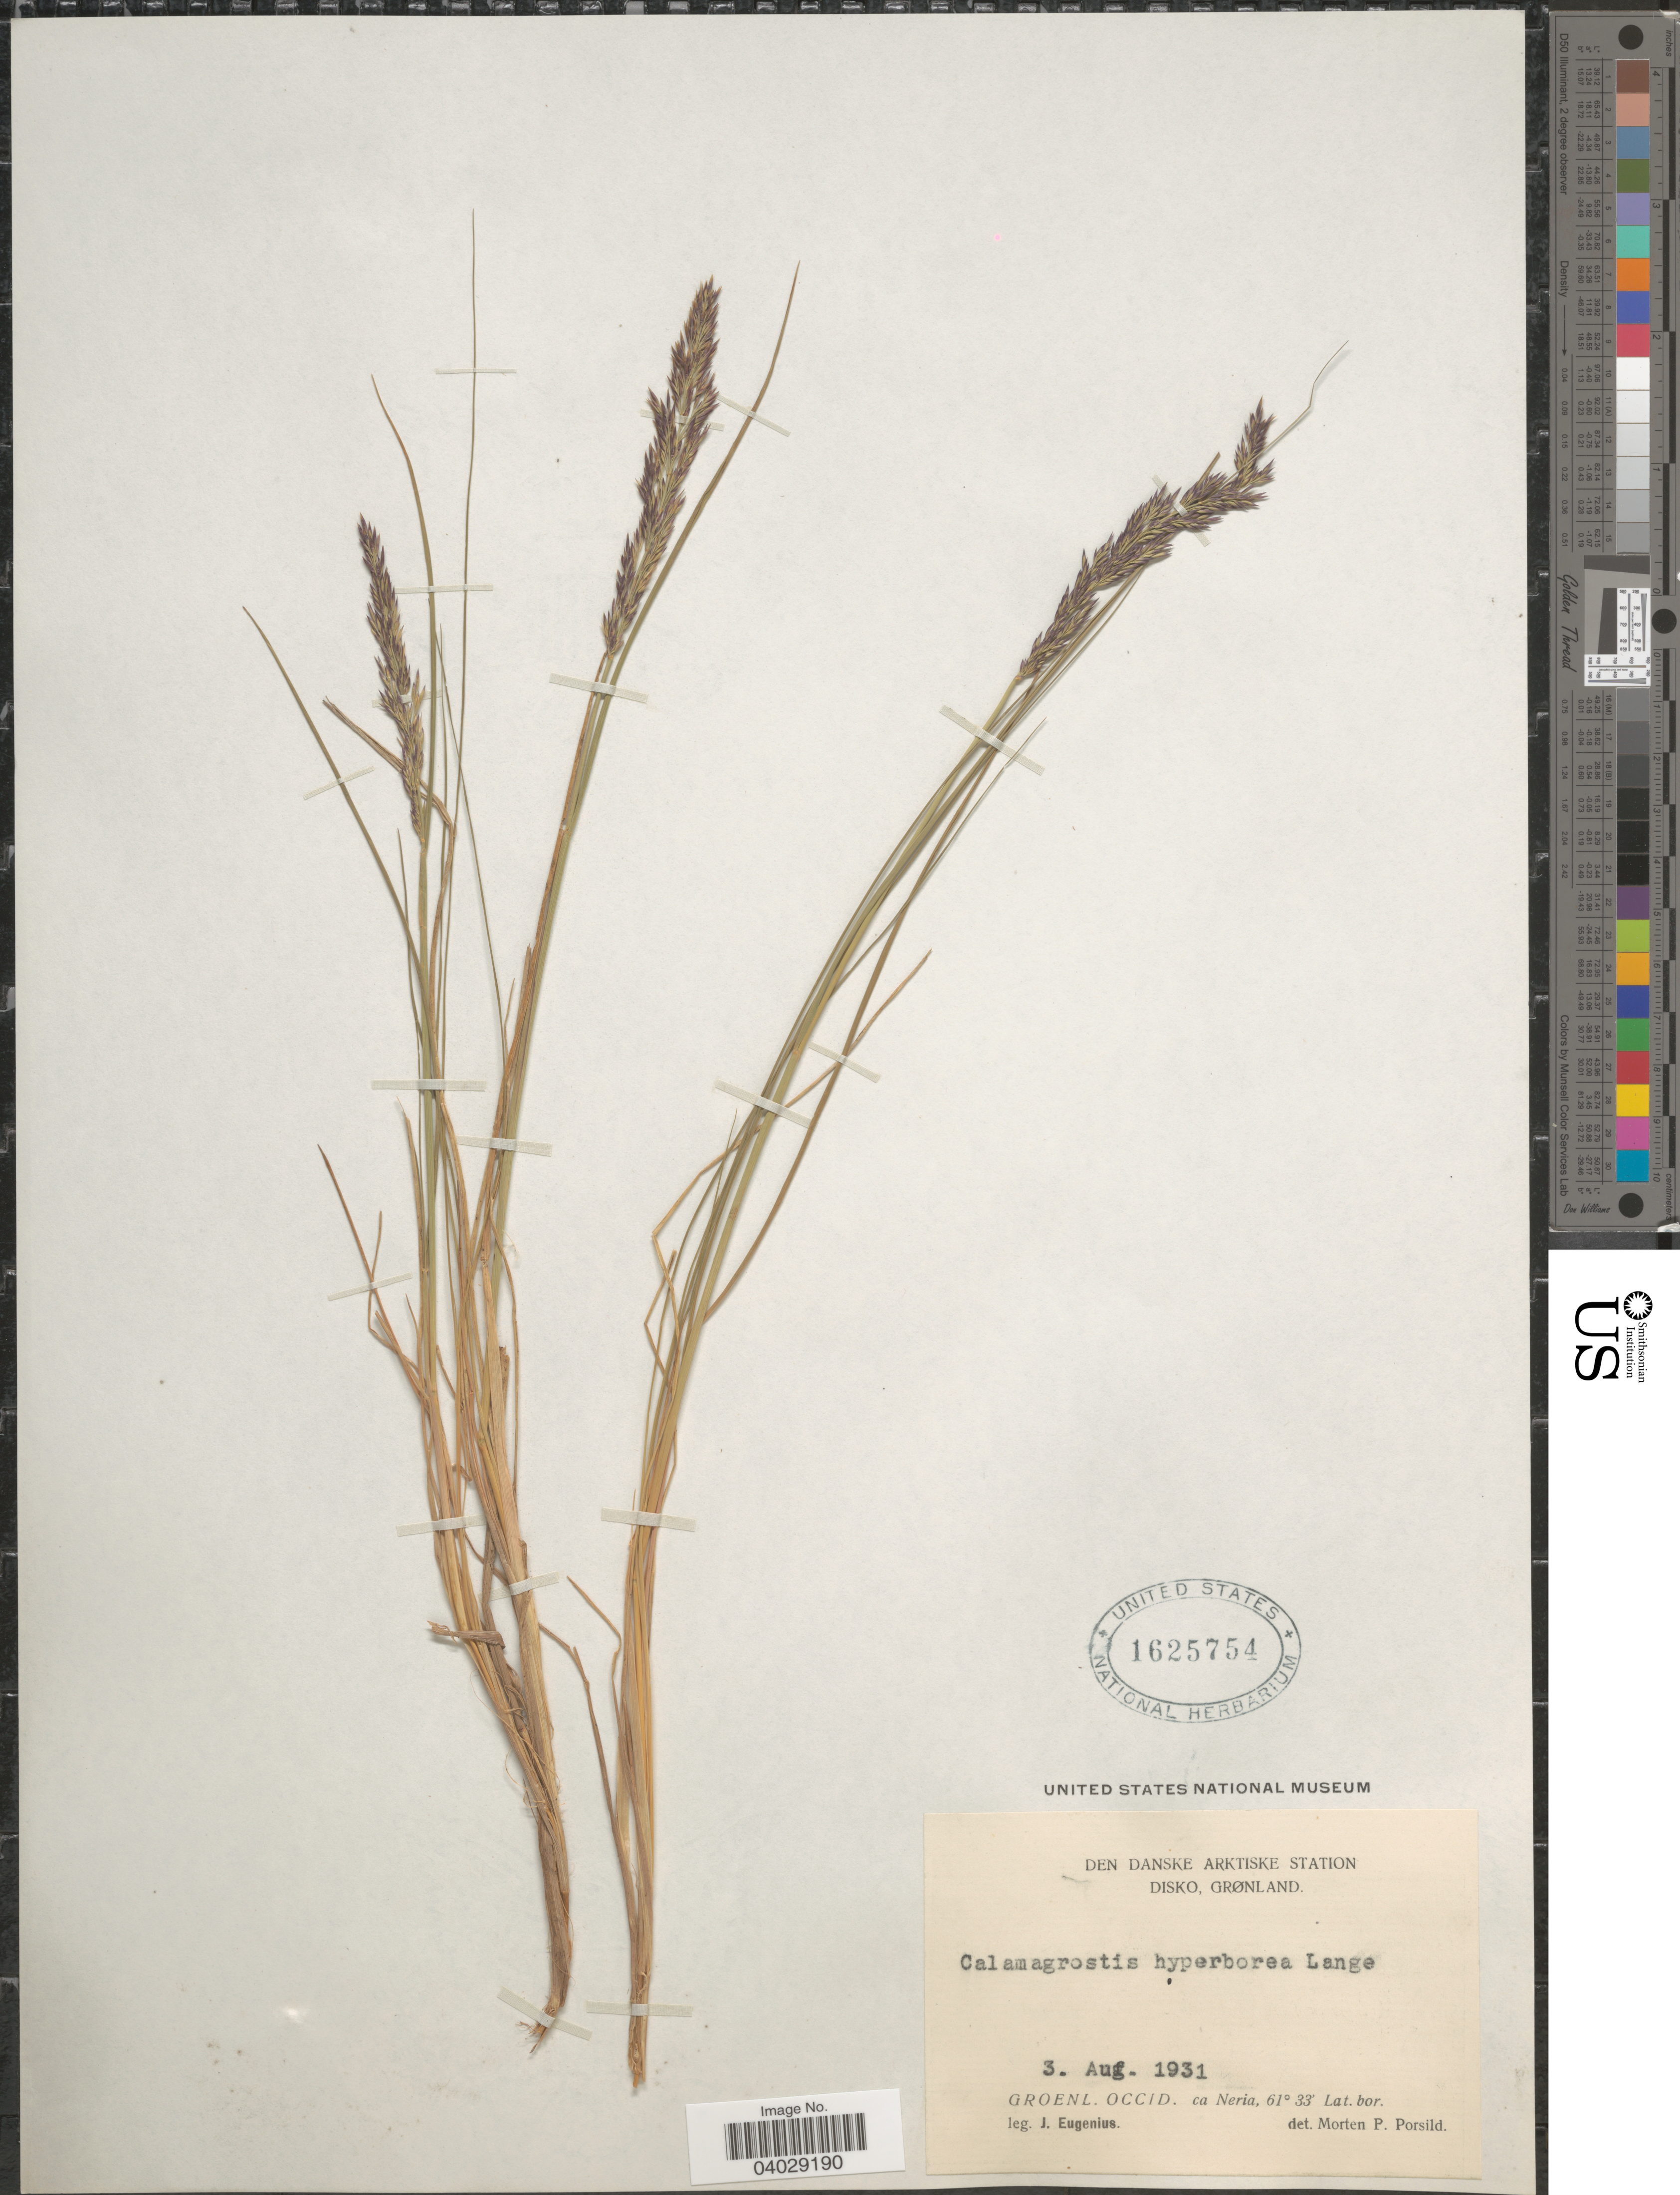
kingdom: Plantae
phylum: Tracheophyta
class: Liliopsida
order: Poales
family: Poaceae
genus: Calamagrostis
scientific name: Calamagrostis neglecta (Ehrh.) Gaertner et al.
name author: (Ehrhart) G. Gaertn. et al.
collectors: J. Eugenius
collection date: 1931-08-03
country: Greenland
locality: Den Danske Arktiske Station. Disko, Grønland. Groenl. Occid. ca Neria.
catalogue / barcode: US 1625754